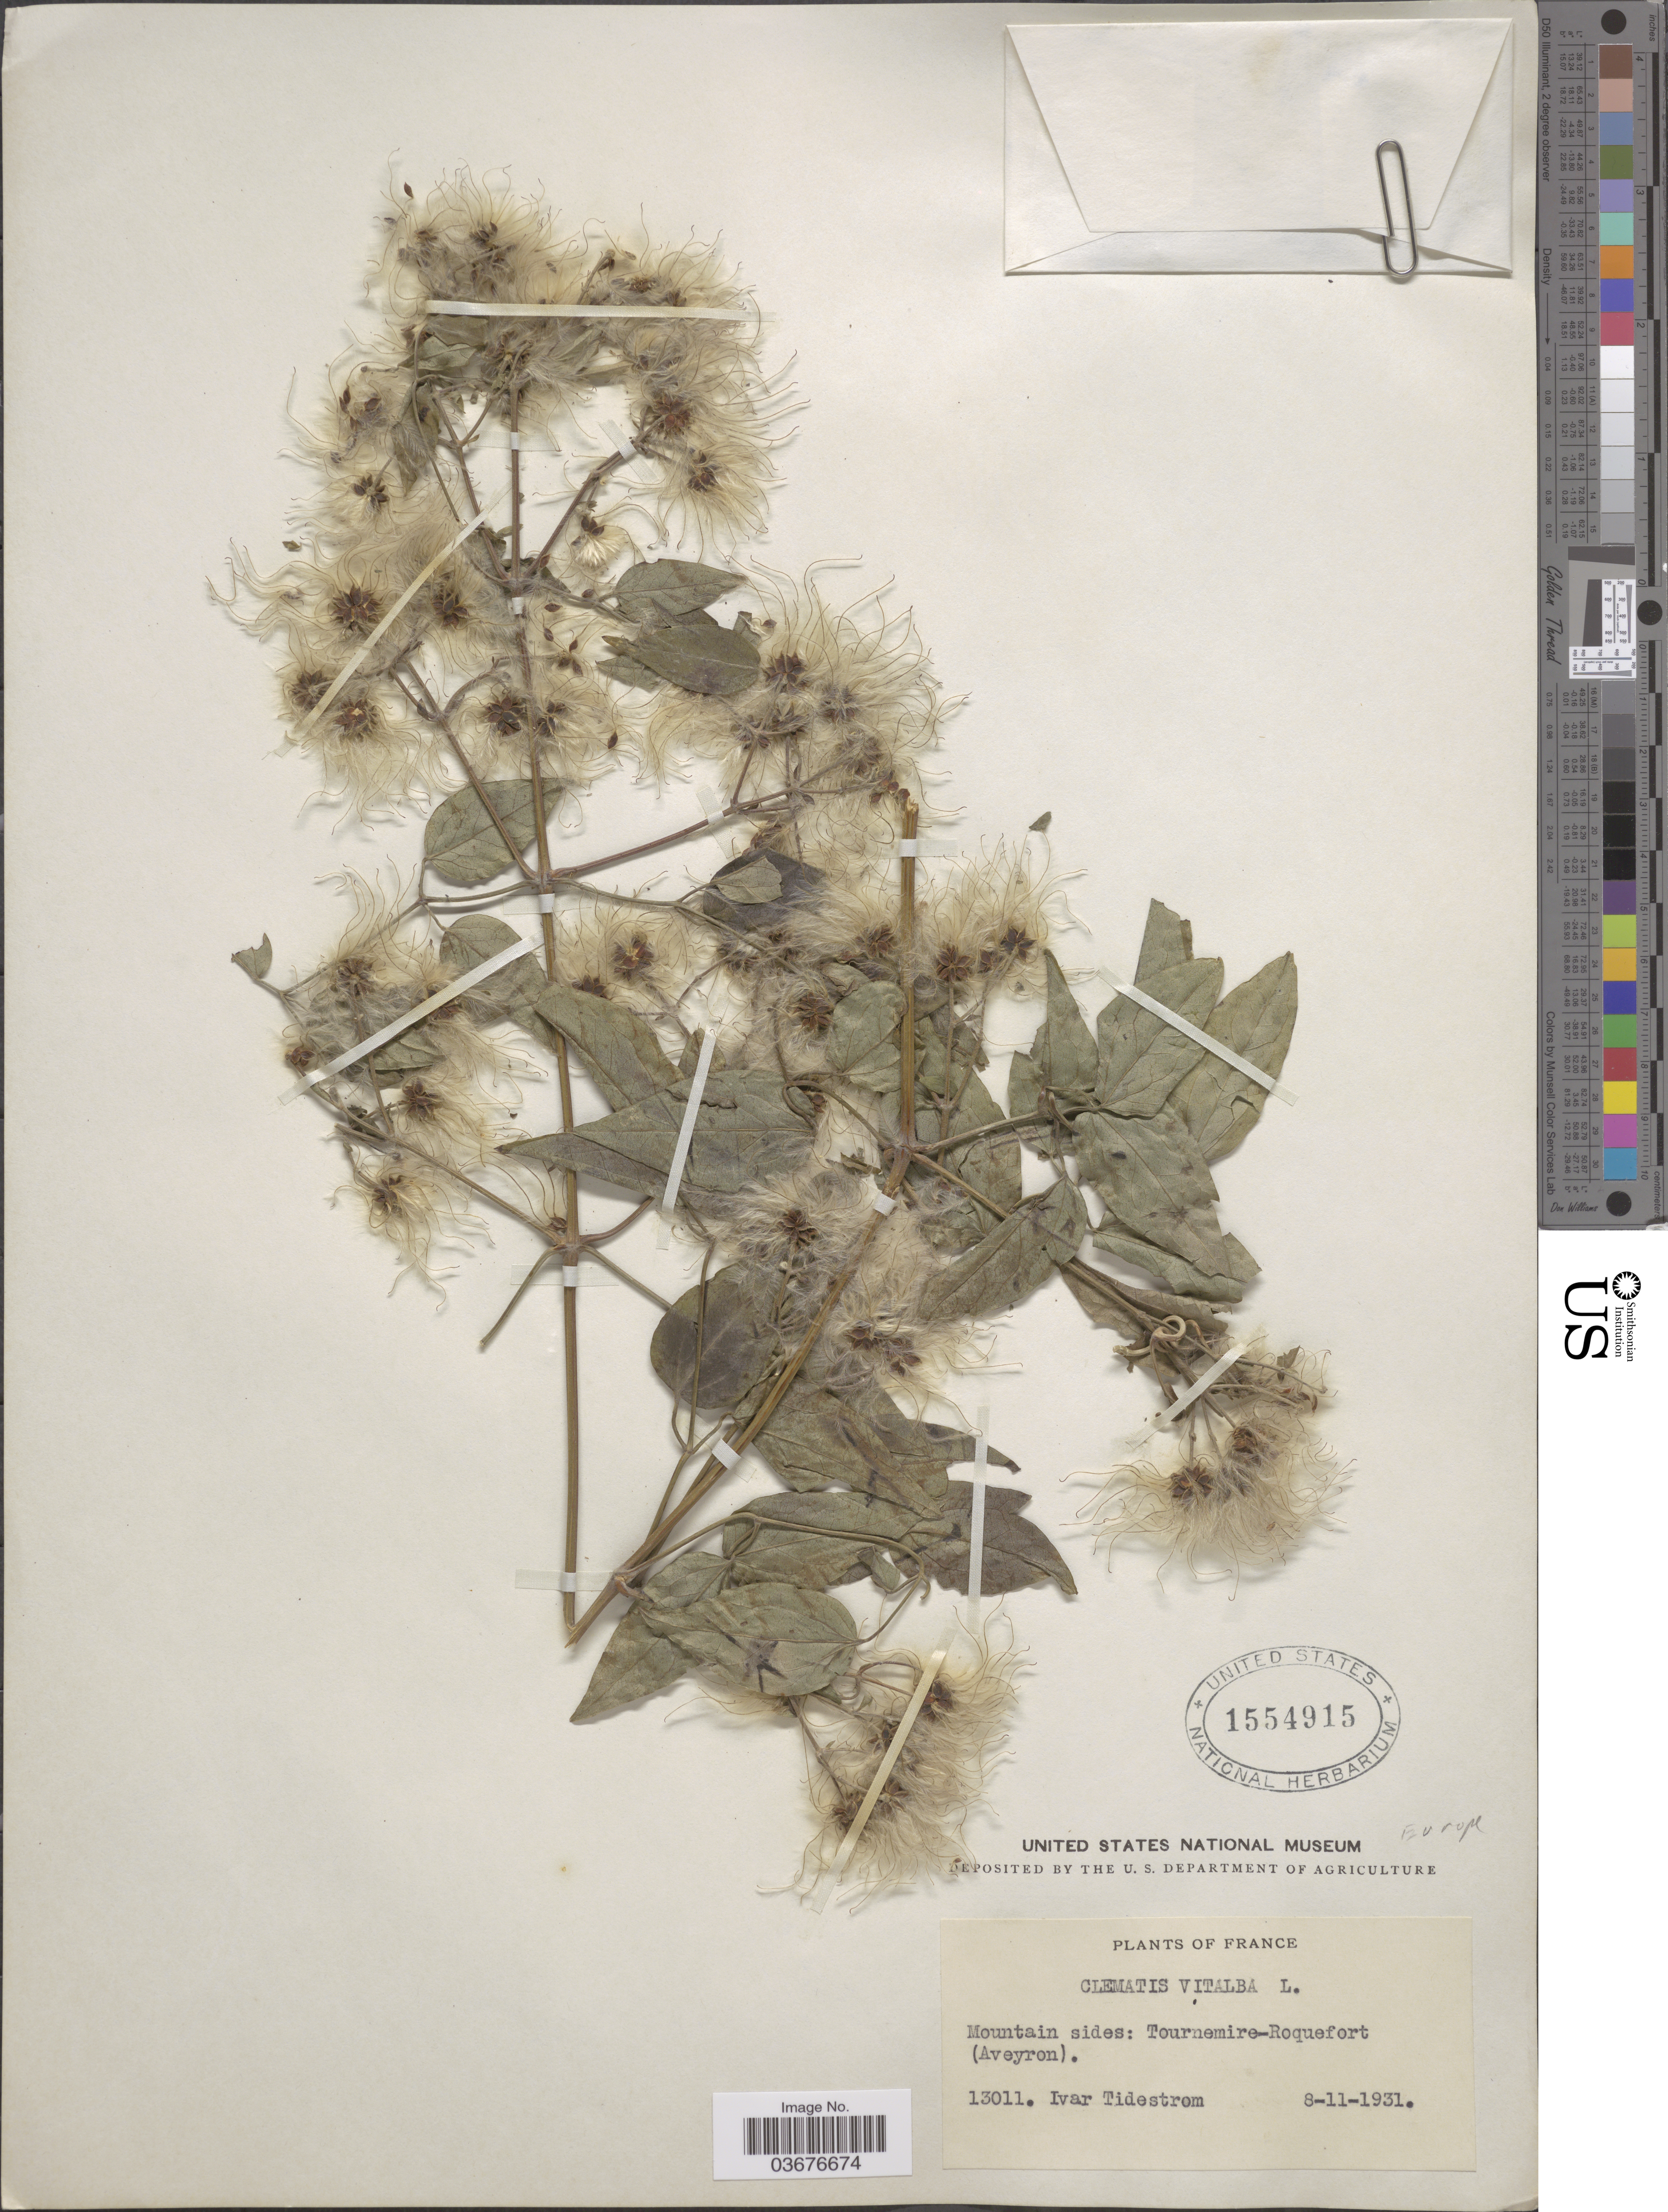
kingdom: Plantae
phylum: Tracheophyta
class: Magnoliopsida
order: Ranunculales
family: Ranunculaceae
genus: Clematis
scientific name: Clematis vitalba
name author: L.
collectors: I. F. Tidestrom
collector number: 13011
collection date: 1931-11-08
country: France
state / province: Occitanie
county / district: Aveyron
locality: Mountain sides: Tournemire-Roquefort (Aveyron).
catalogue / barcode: US 1554915